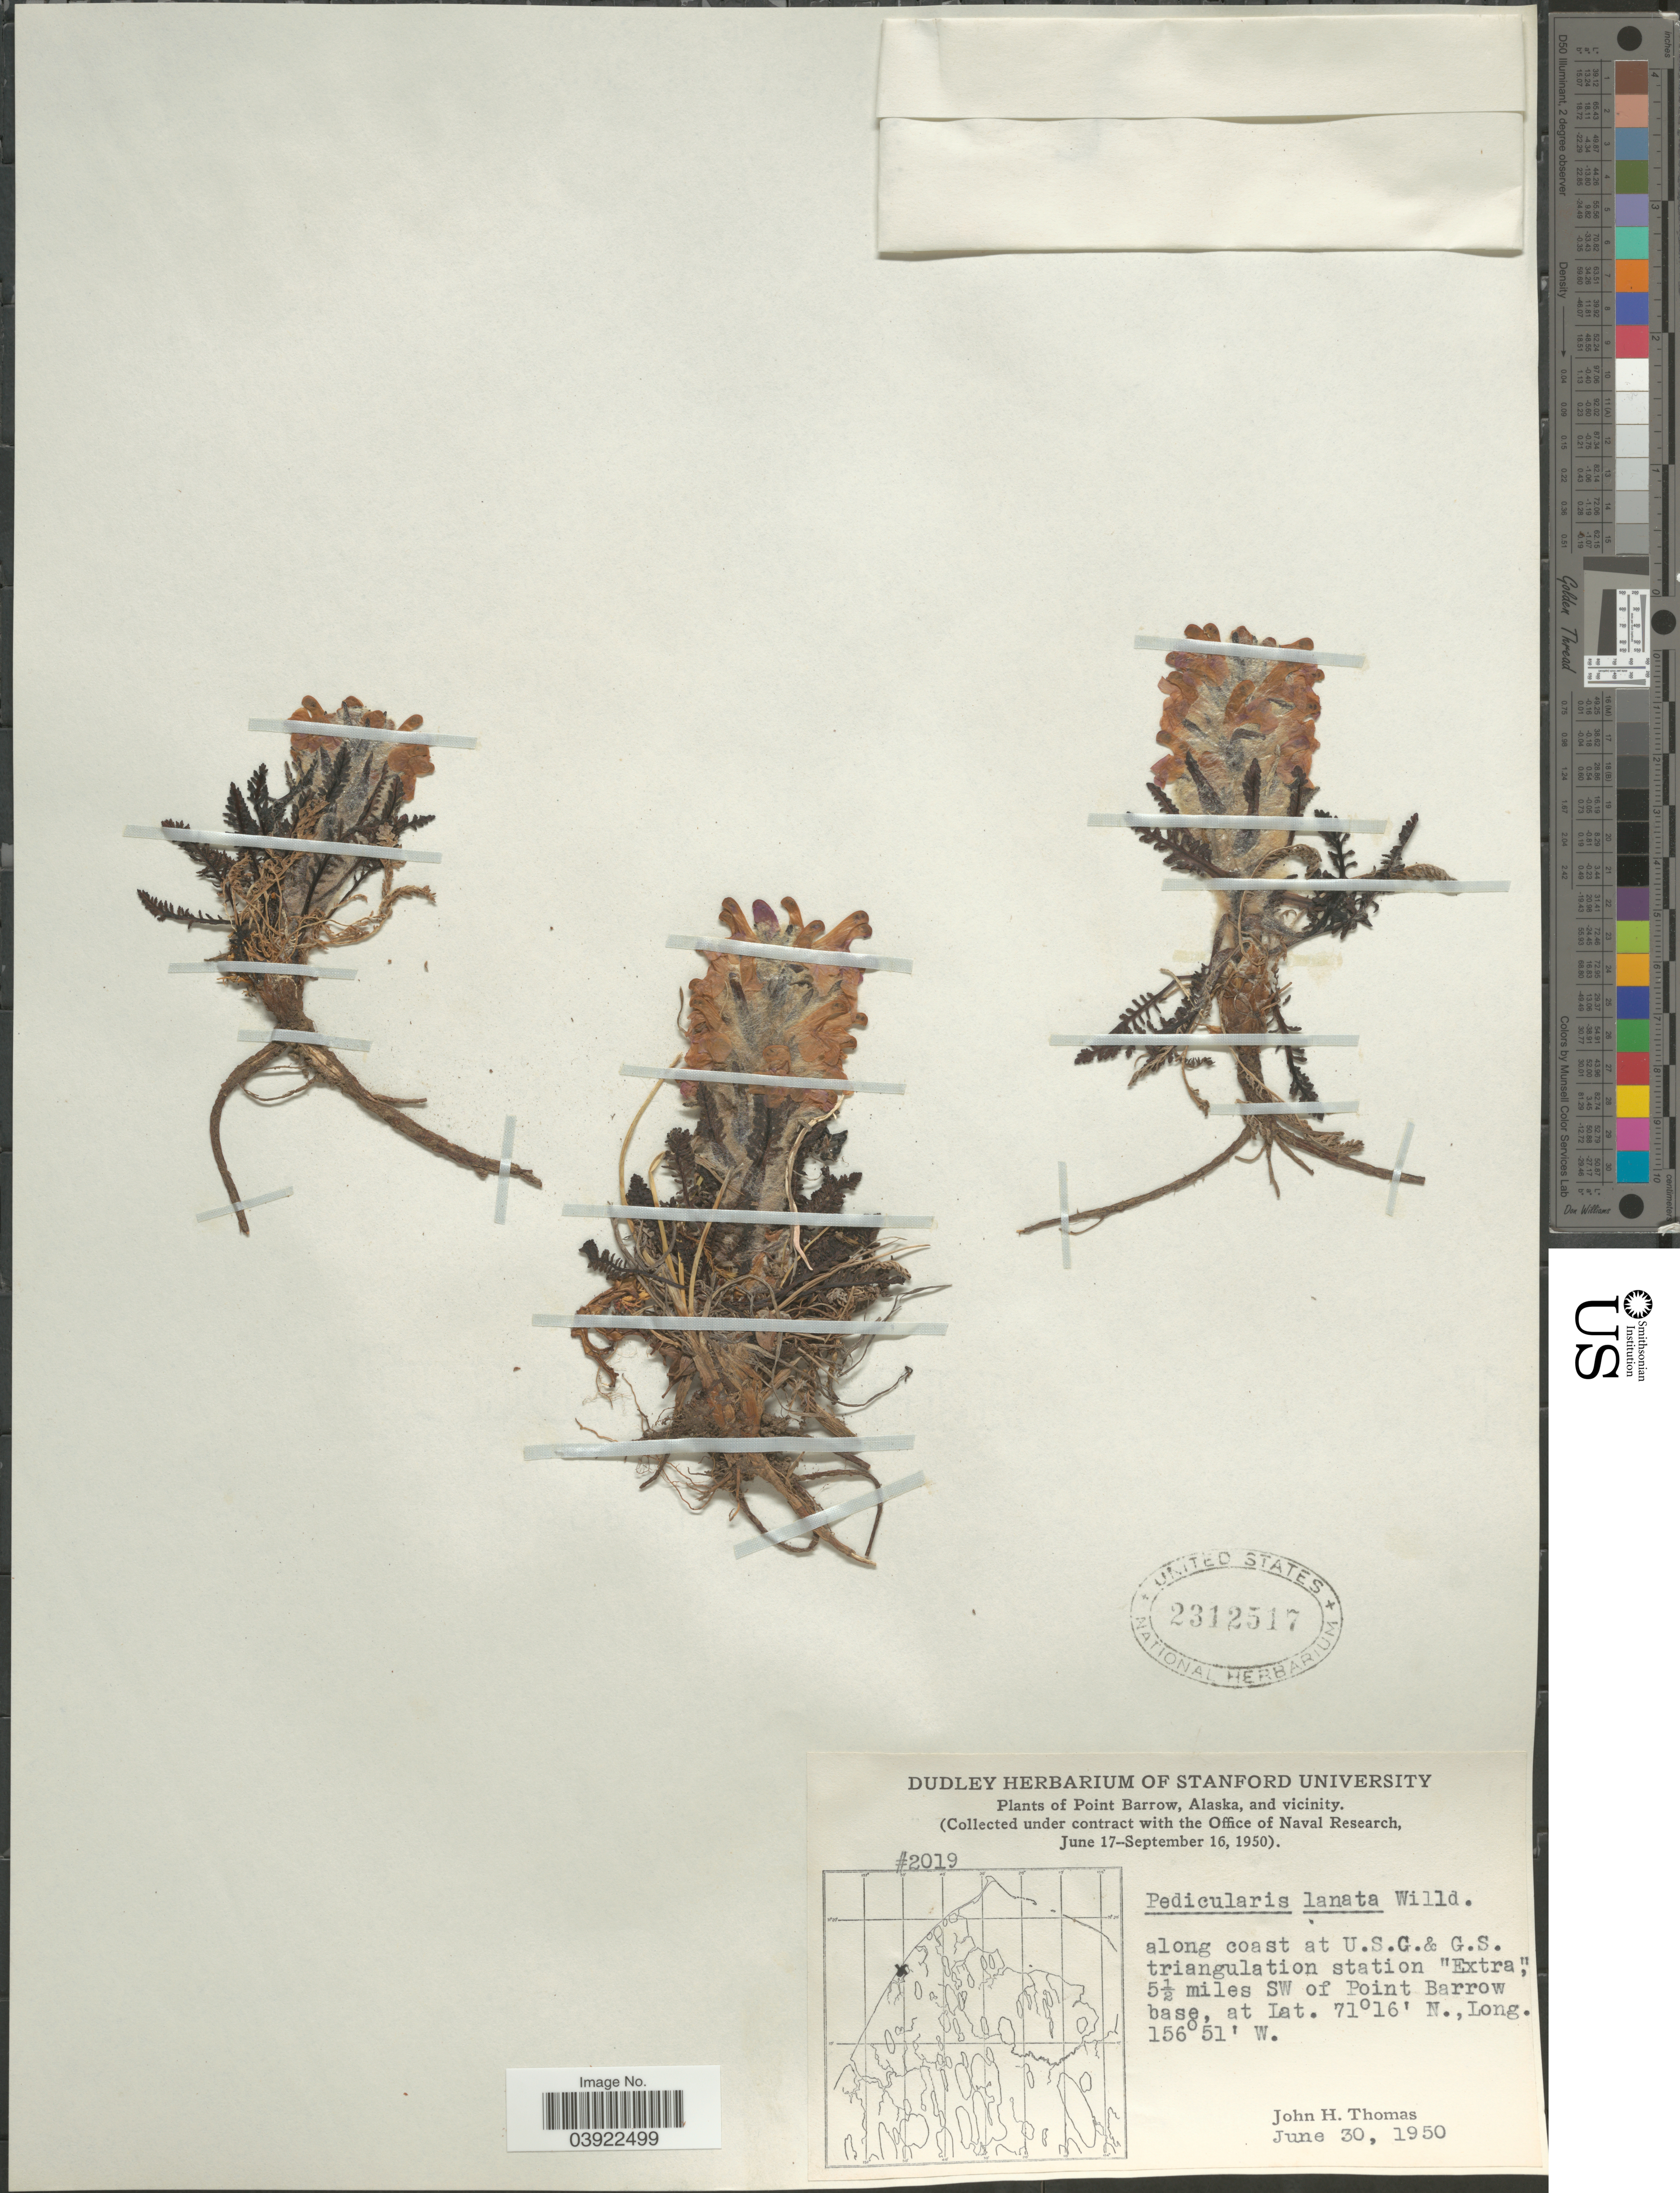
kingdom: Plantae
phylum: Tracheophyta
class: Magnoliopsida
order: Lamiales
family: Orobanchaceae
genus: Pedicularis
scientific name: Pedicularis lanata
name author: Willd. ex Cham. & Schltdl.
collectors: J. H. Thomas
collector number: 2019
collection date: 1950-06-30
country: United States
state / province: Alaska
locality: Point Barrow and vicinity. Along coast at U.S.G. & G.S. triangulation station "Extra", 5½ miles SW of Point Barrow base.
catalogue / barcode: US 2312517